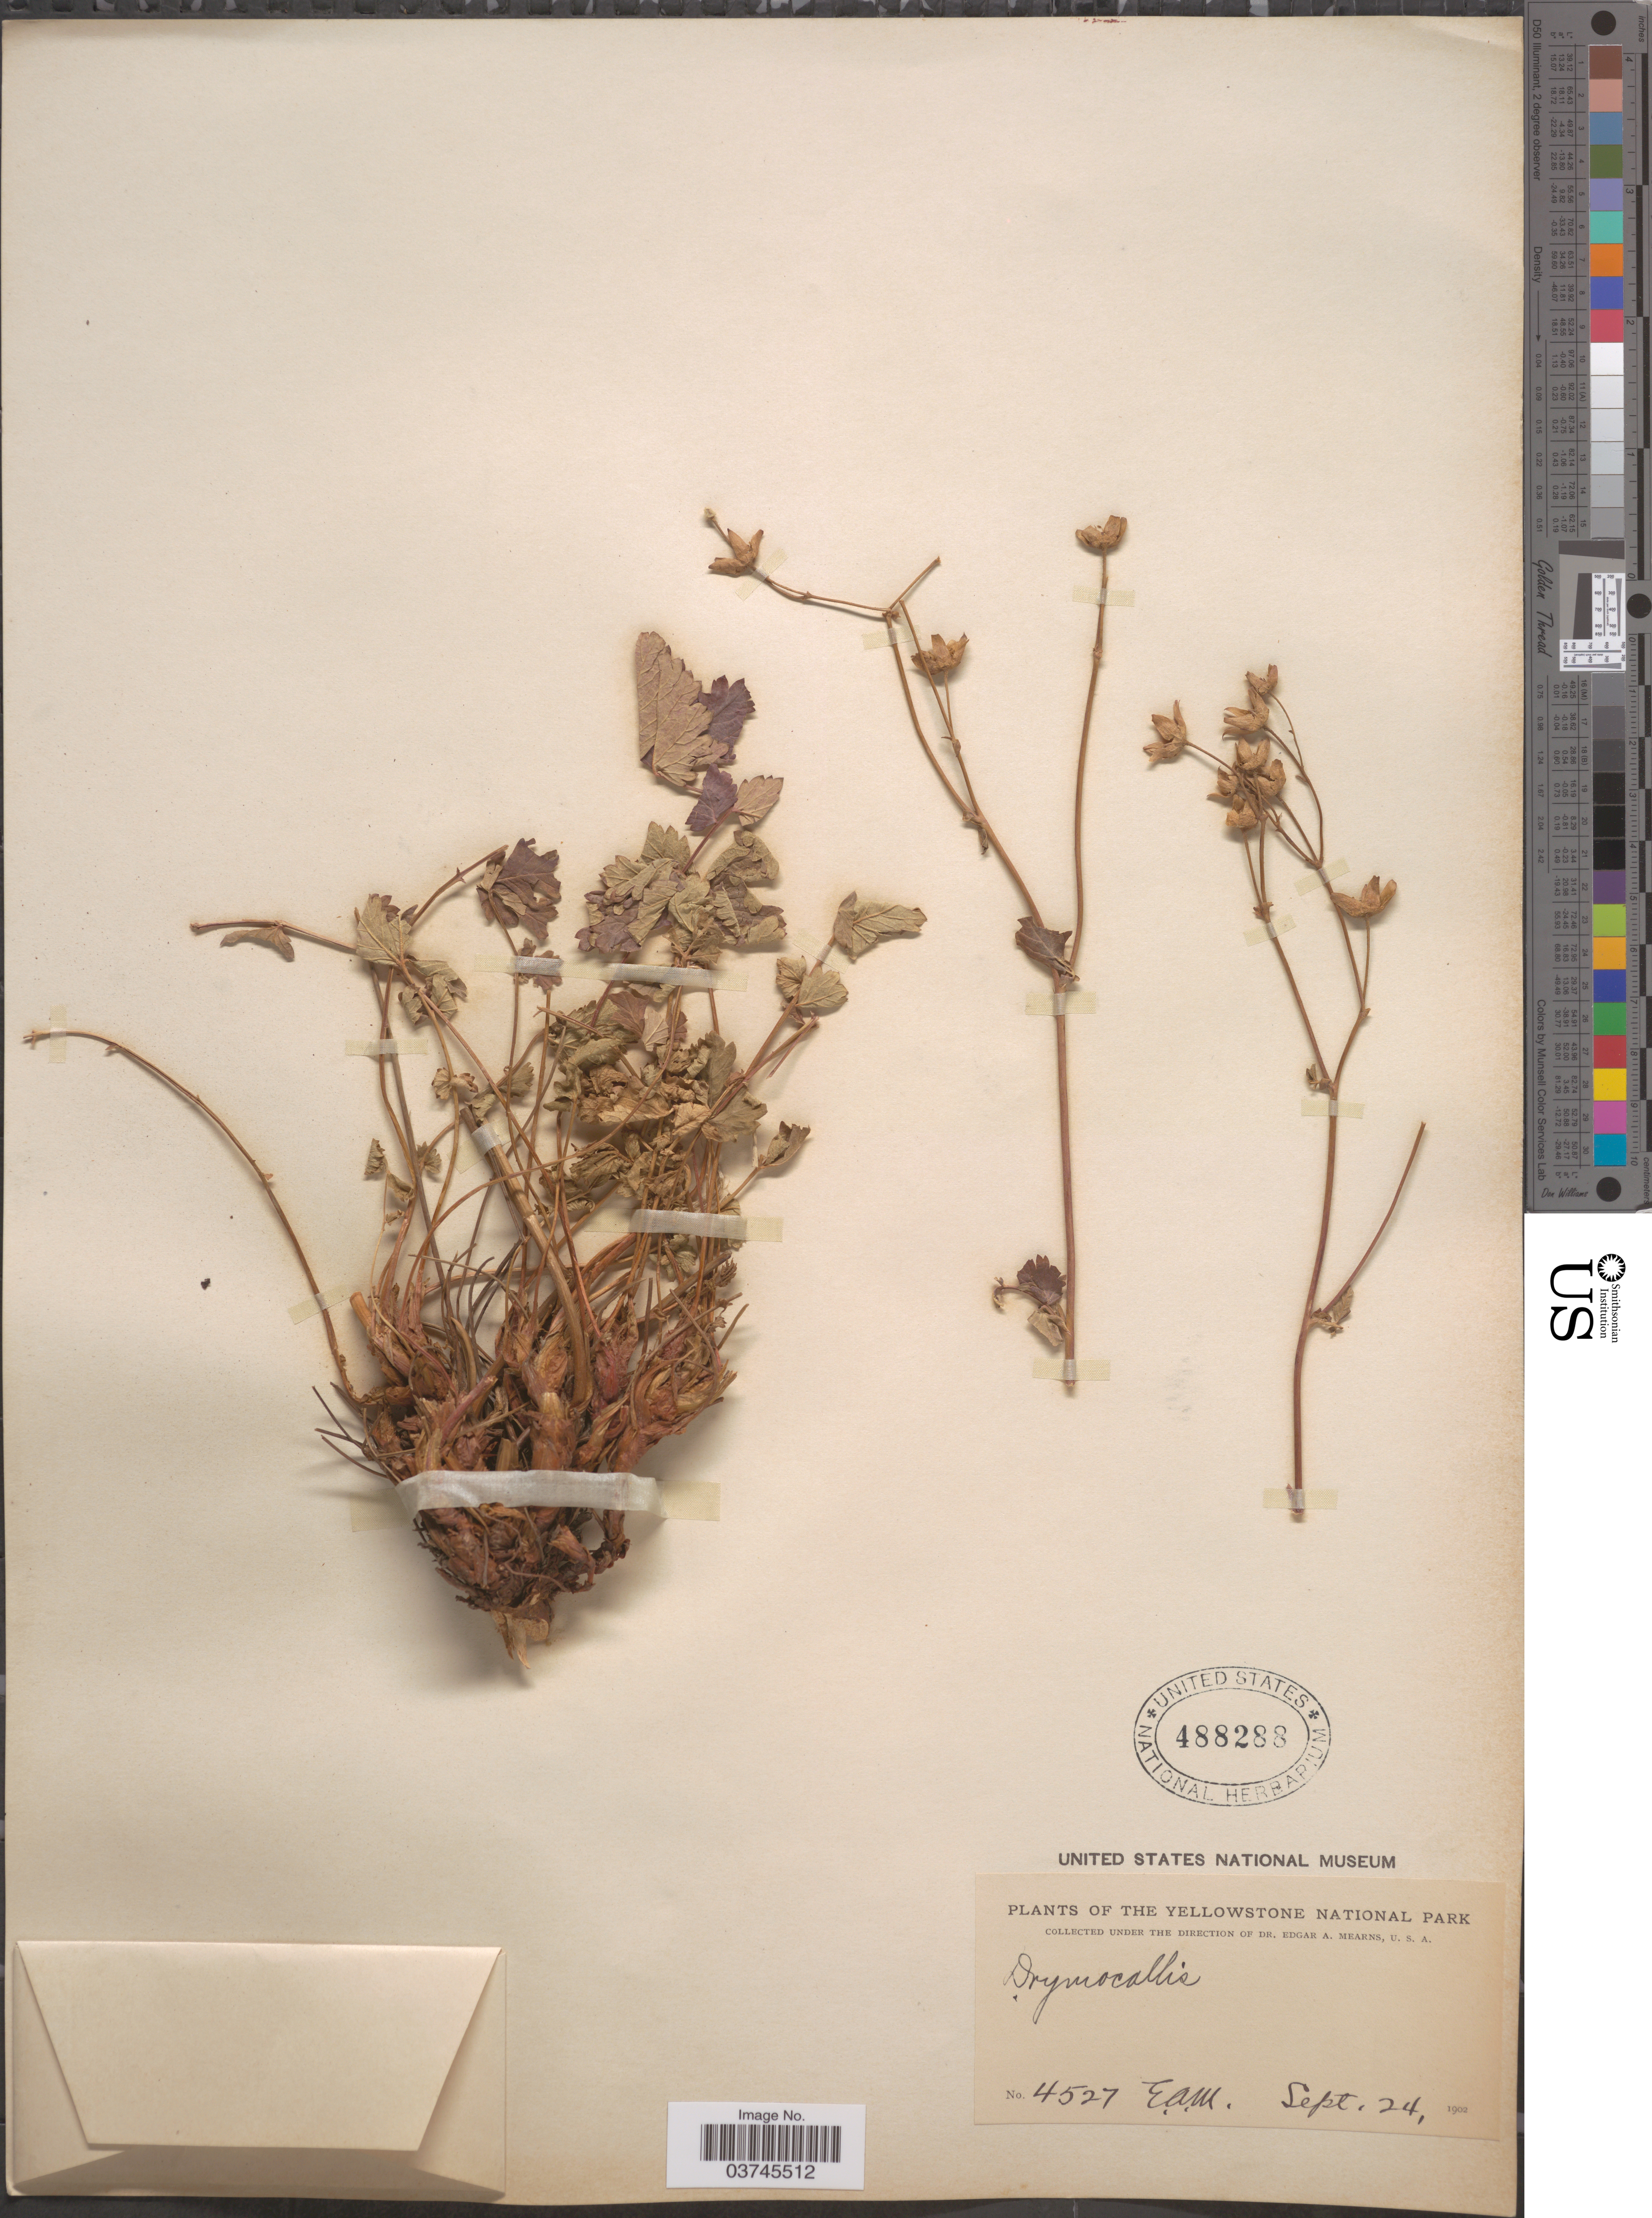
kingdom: Plantae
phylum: Tracheophyta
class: Magnoliopsida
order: Rosales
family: Rosaceae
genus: Drymocallis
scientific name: Drymocallis sp.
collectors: E. A. Mearns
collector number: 4527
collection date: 1902-09-24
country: United States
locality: The Yellowstone National Park.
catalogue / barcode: US 488288